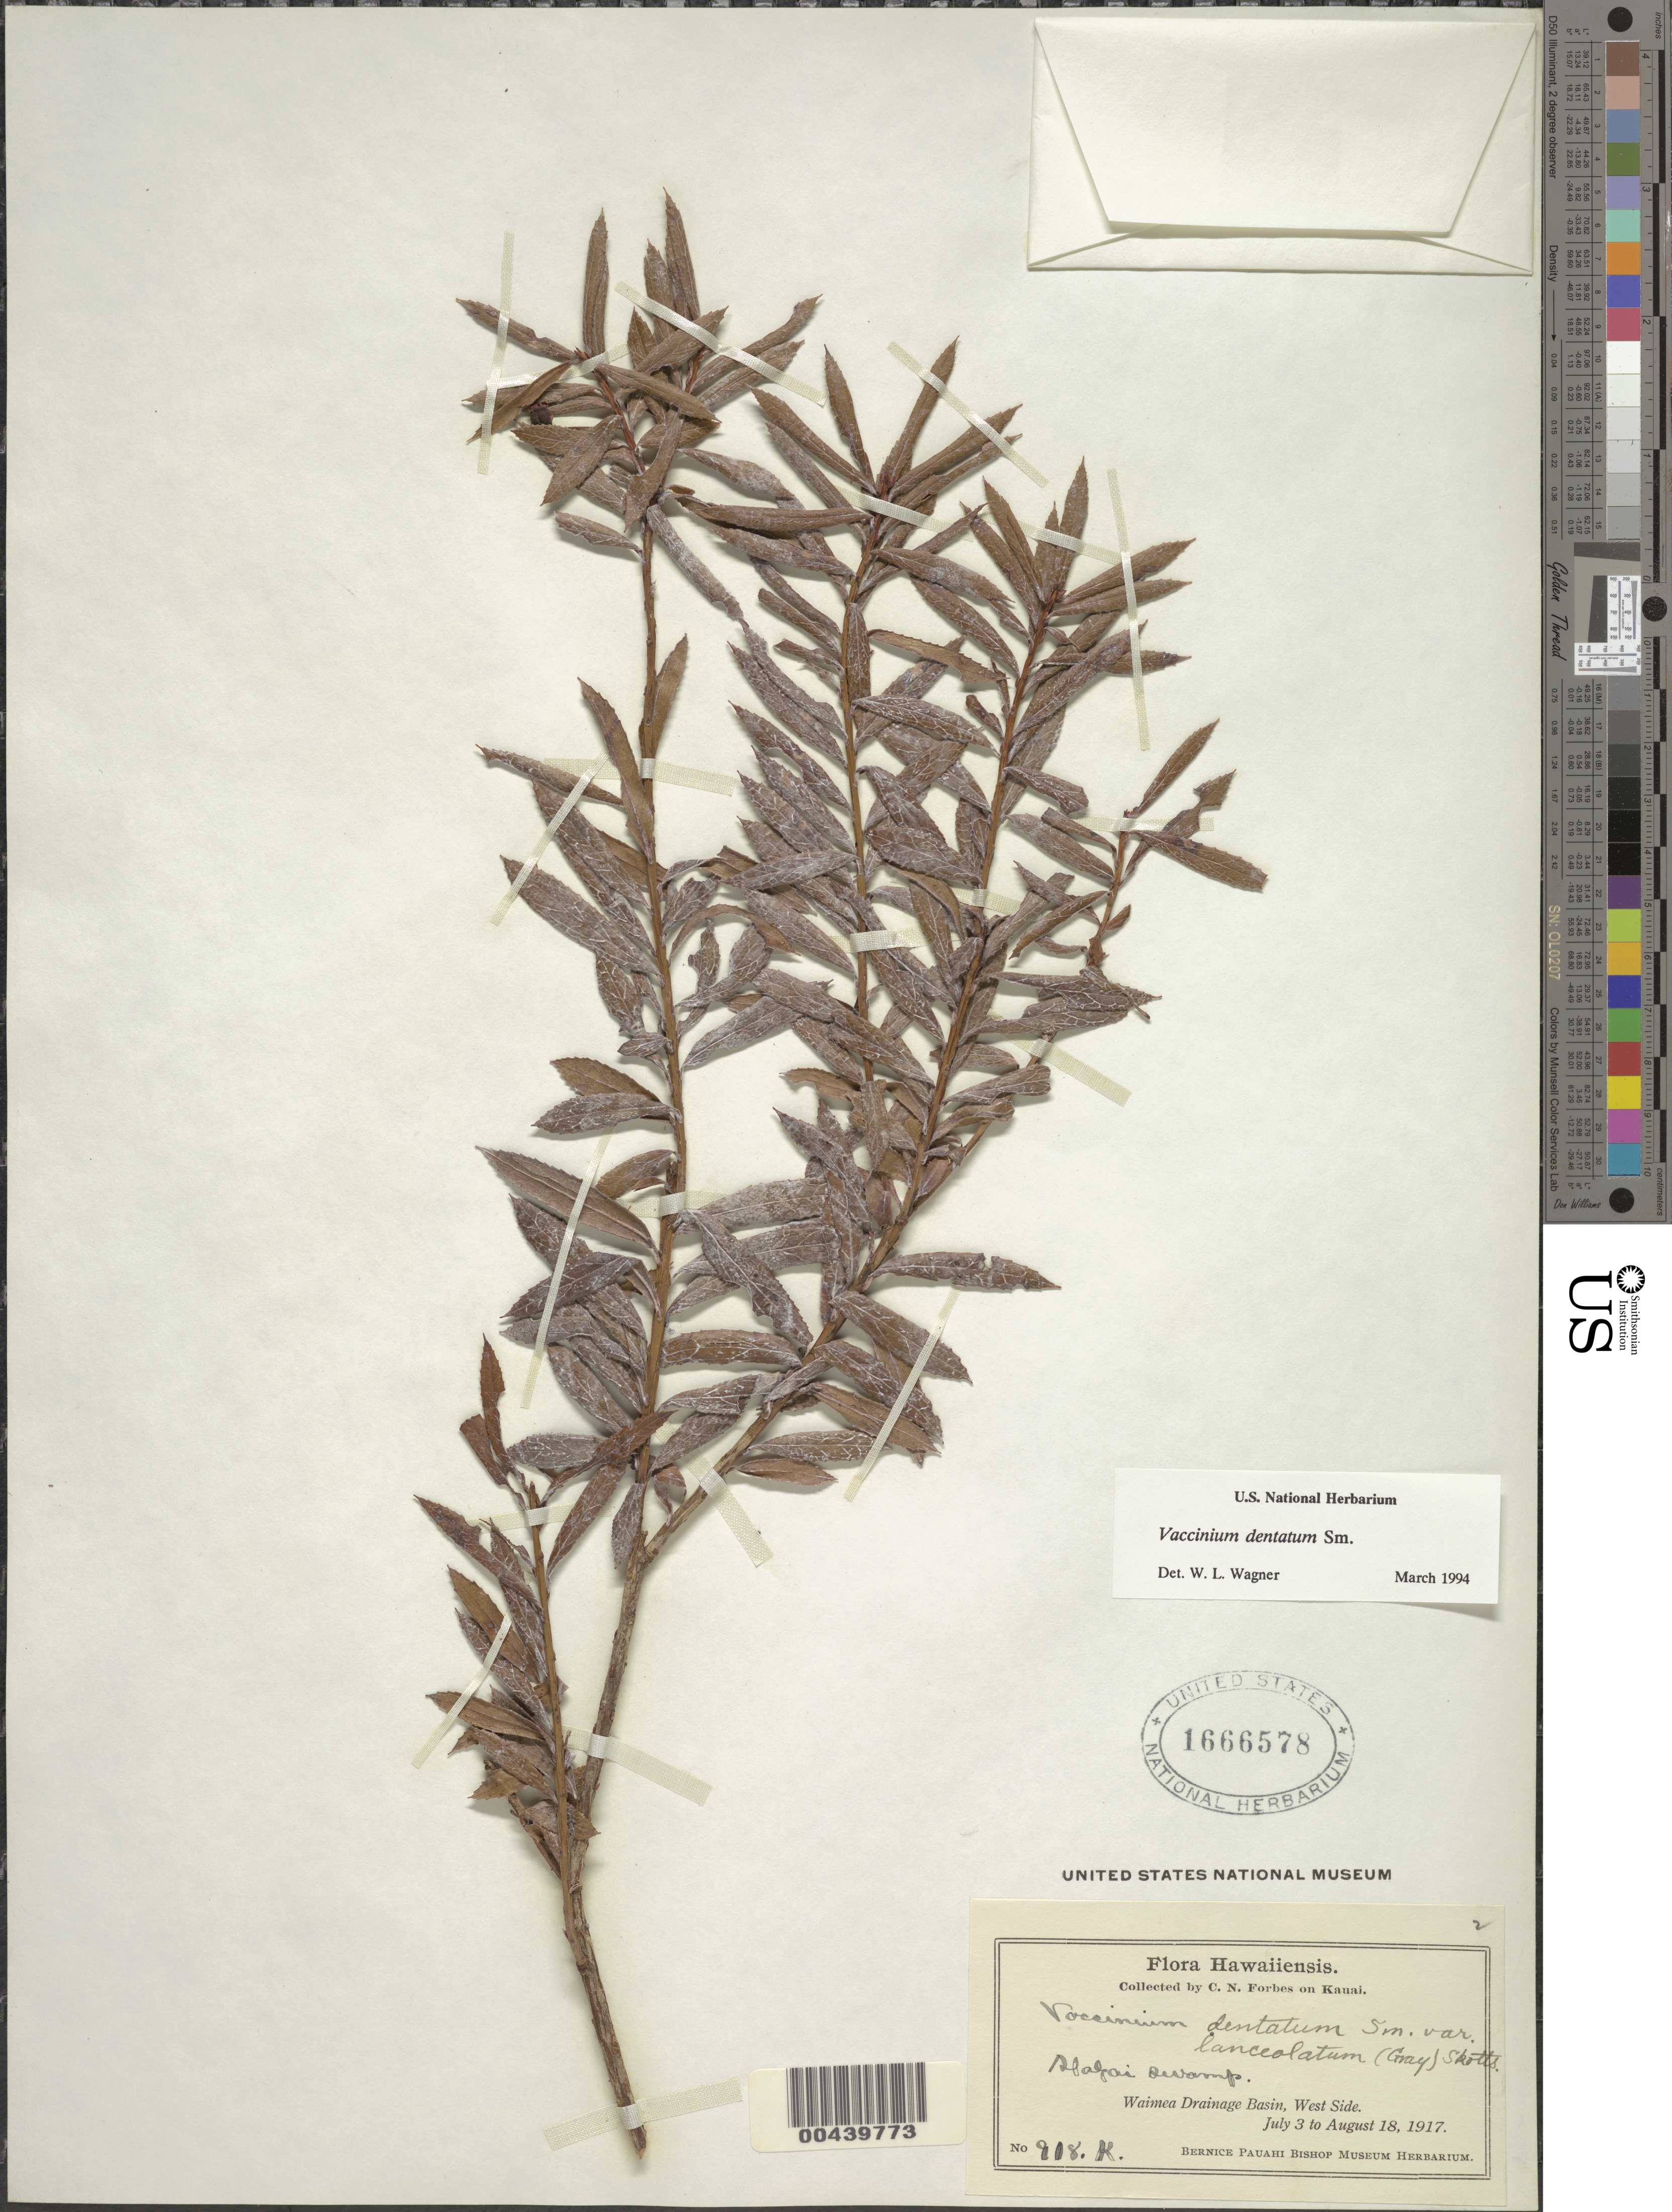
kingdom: Plantae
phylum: Tracheophyta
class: Magnoliopsida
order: Ericales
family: Ericaceae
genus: Vaccinium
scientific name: Vaccinium dentatum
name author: Sm.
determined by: Wagner, W. L., (BOT), Smithsonian Institution - National Museum of Natural History (UNITED STATES)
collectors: C. N. Forbes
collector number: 918. K.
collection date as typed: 3 Jul 1917 to 18 Aug 1917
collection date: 1917-07-03/1917-08-18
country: United States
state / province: Hawaii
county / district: Kauai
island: Kaua'i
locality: Alakai Swamp. Waimea Drainage Basin, W side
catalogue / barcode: US 1666578